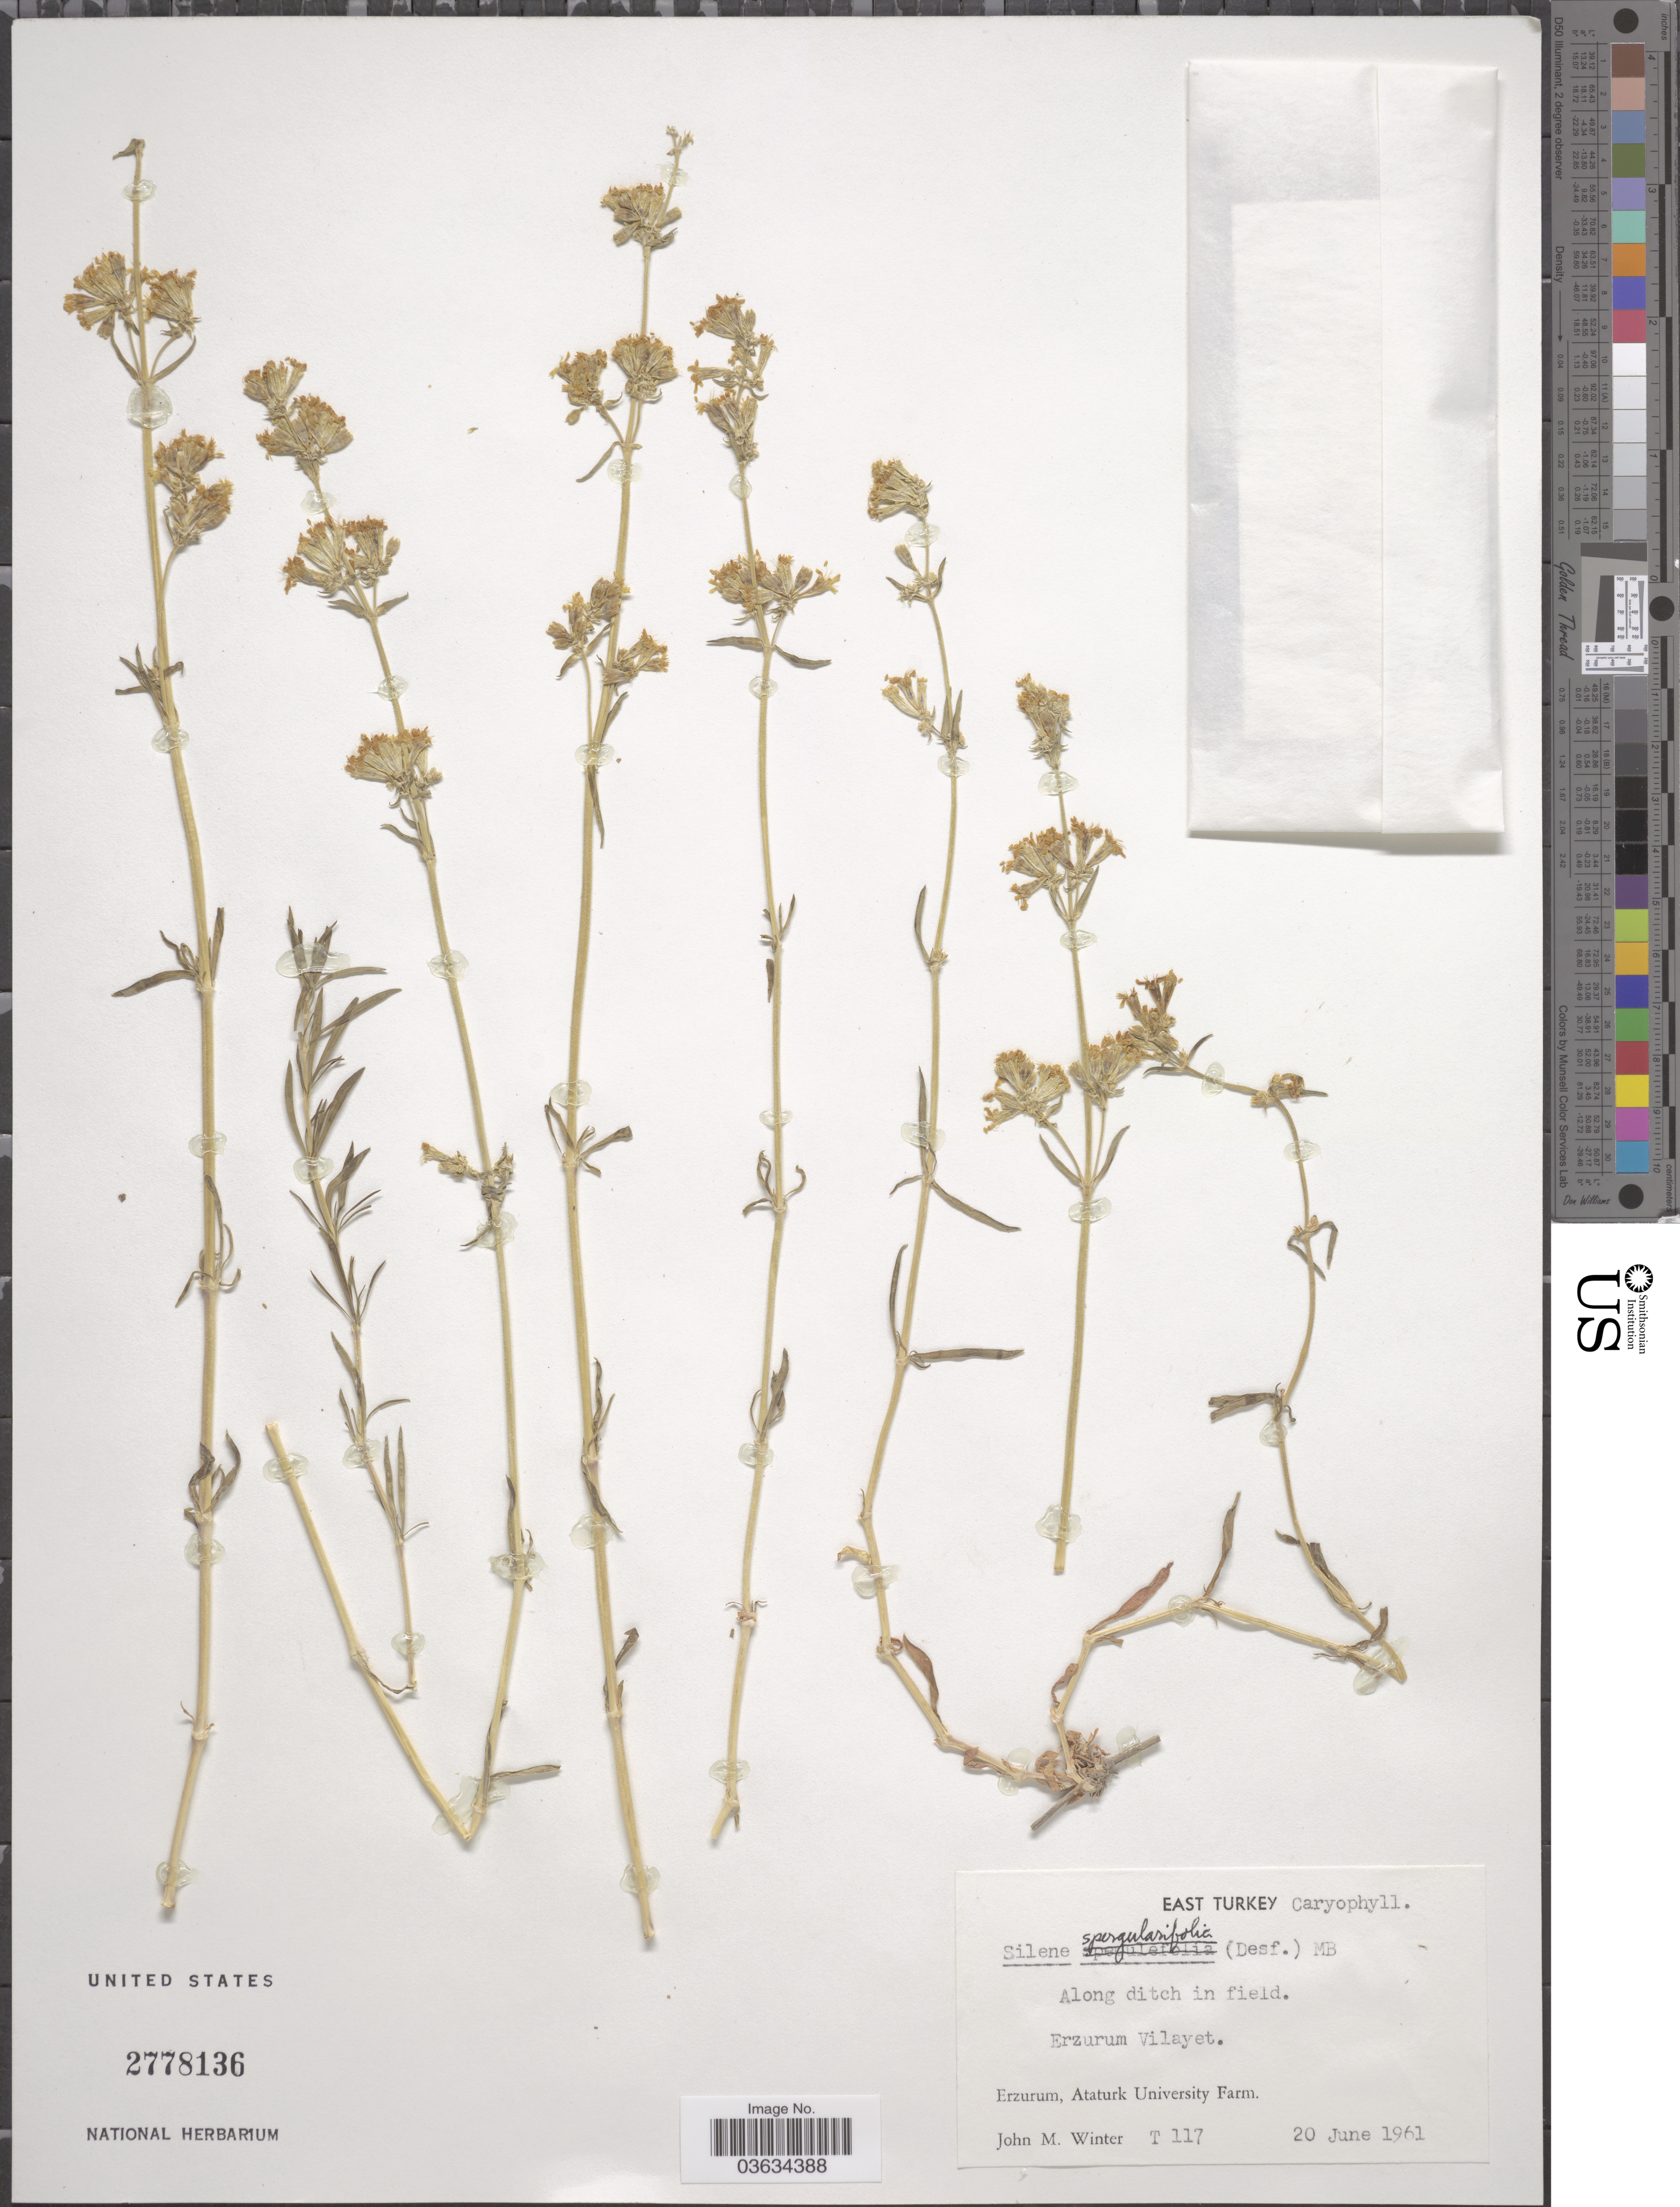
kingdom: Plantae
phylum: Tracheophyta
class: Magnoliopsida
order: Caryophyllales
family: Caryophyllaceae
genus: Silene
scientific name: Silene spergulifolia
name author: (Willd.) M. Bieb.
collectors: J. M. Winter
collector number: T 117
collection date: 1961-06-20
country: Turkey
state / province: Erzurum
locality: East Turkey. Along ditch in field. Erzurum Vilayet. Erzurum, Ataturk University Farm.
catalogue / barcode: US 2778136